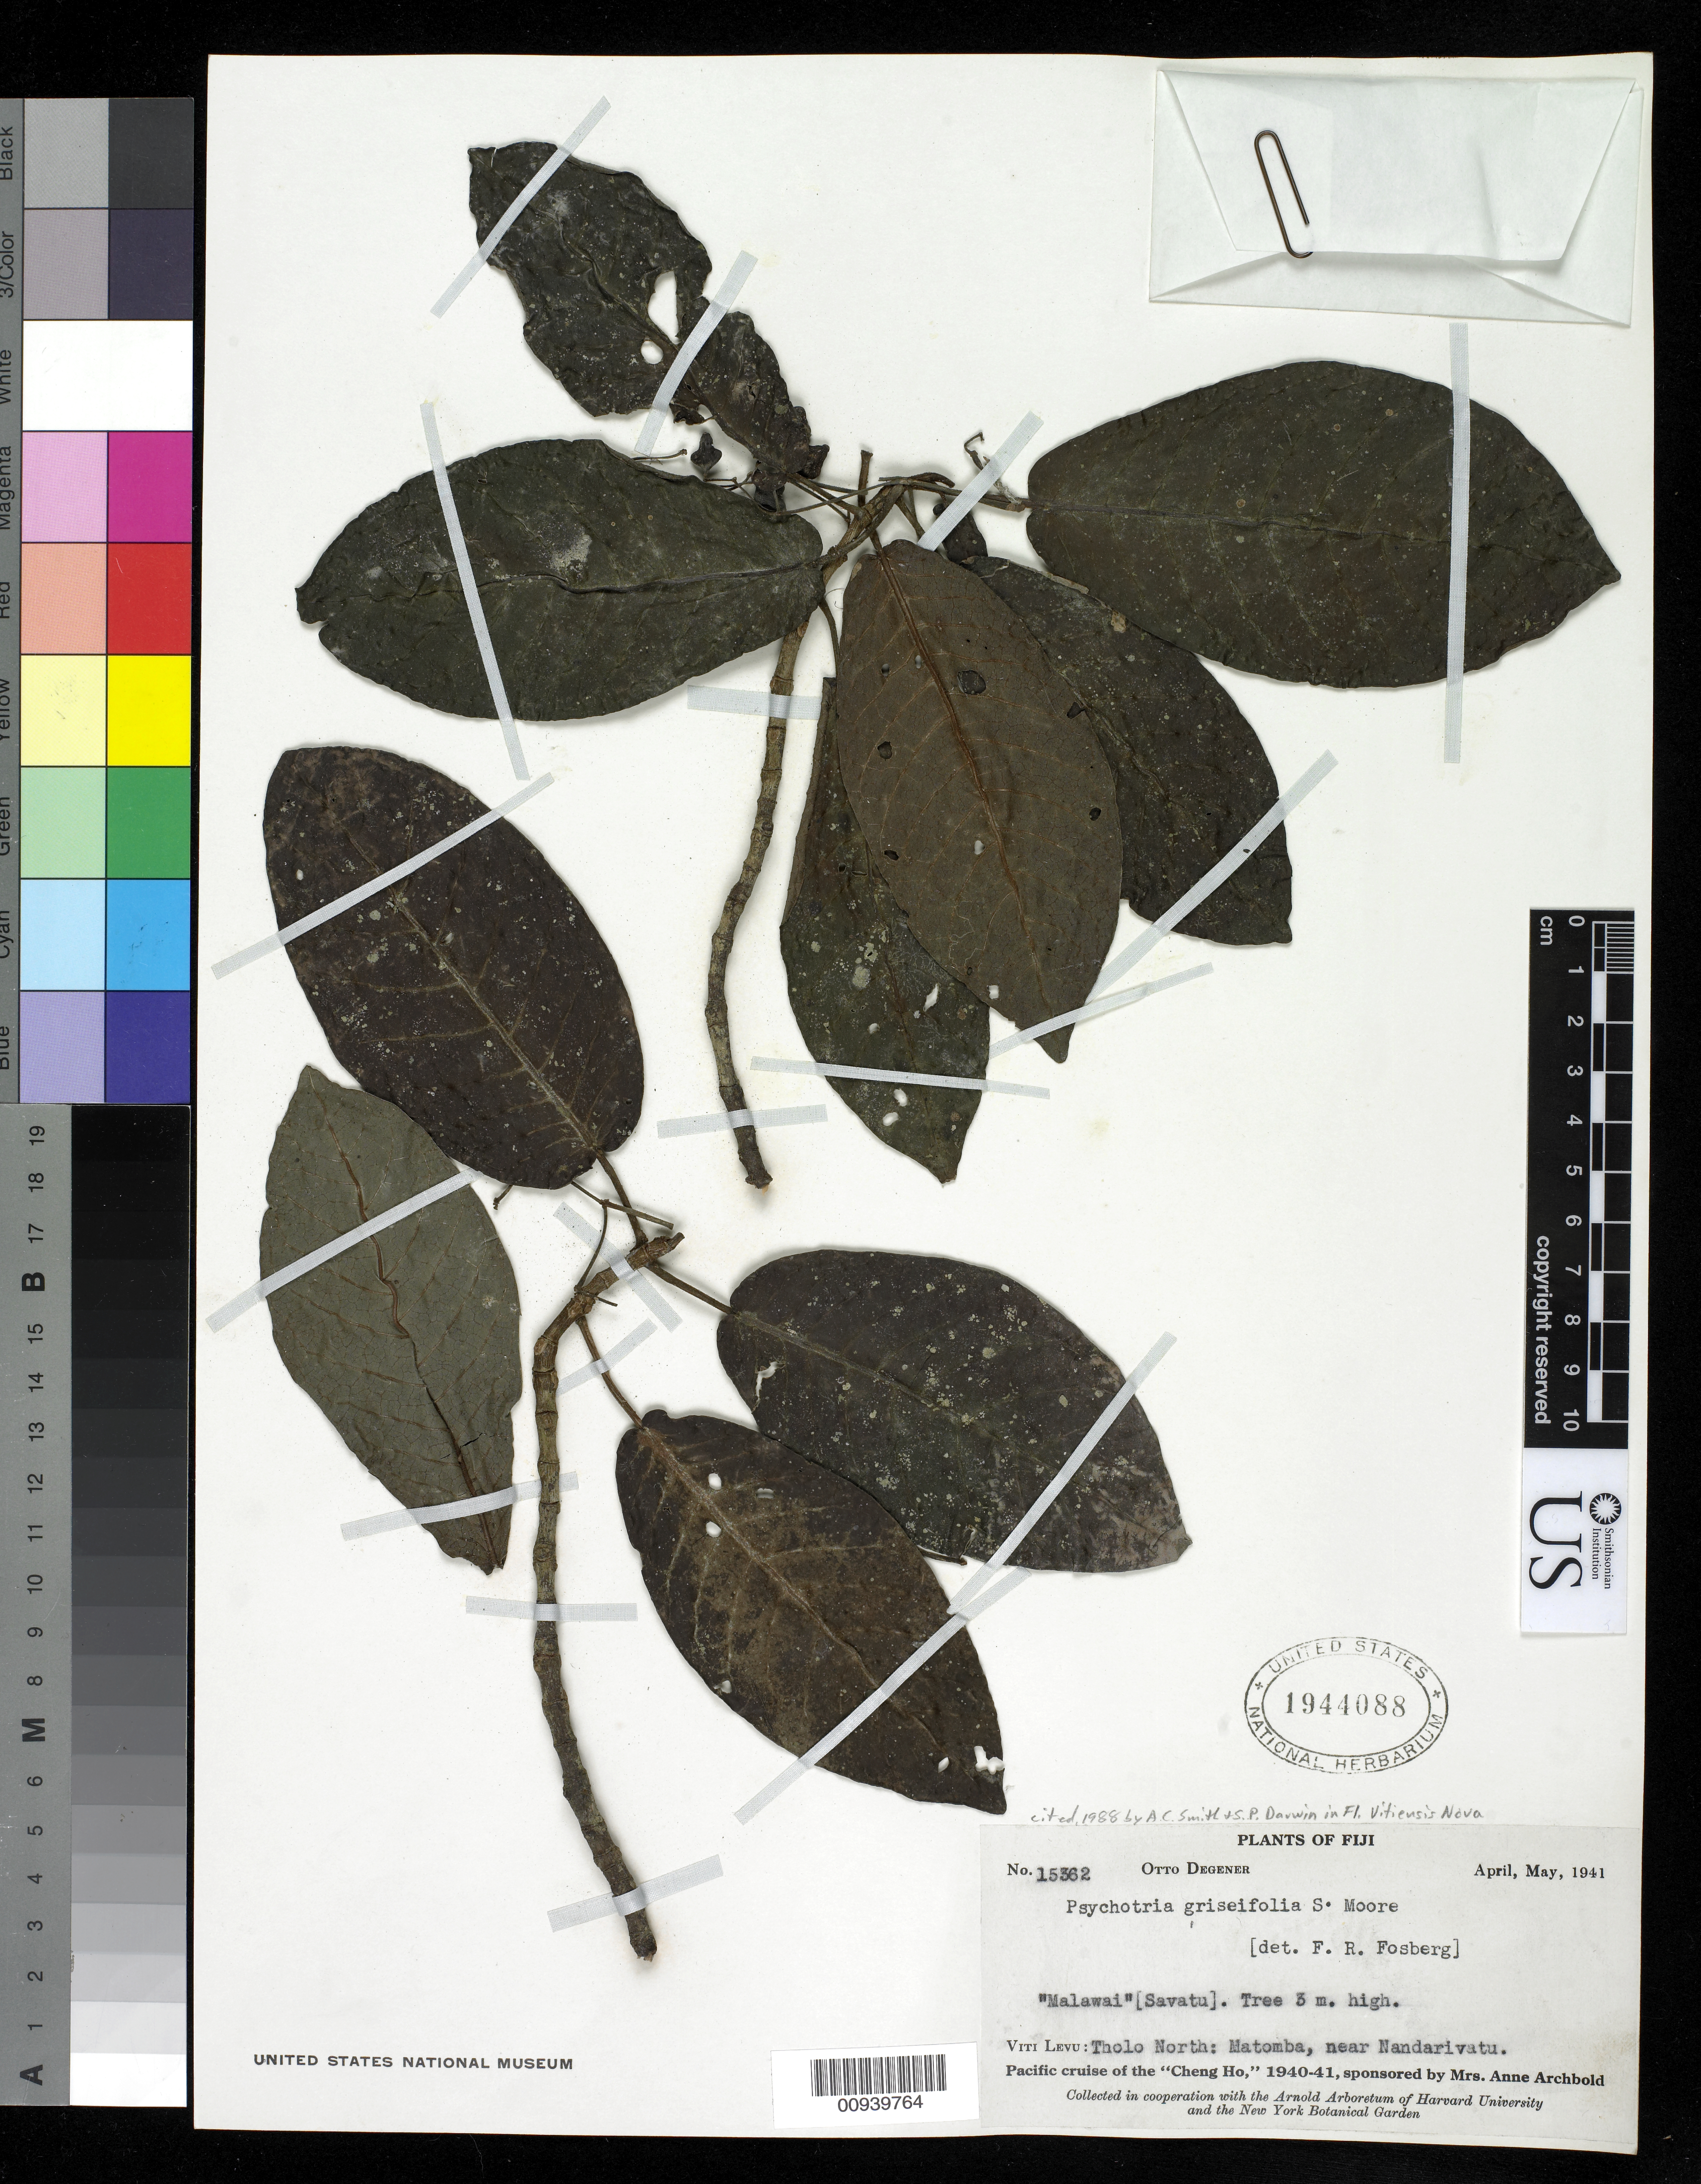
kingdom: Plantae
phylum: Tracheophyta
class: Magnoliopsida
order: Gentianales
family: Rubiaceae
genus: Psychotria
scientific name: Psychotria griseifolia var. griseifolia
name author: S. Moore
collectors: O. Degener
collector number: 15362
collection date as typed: Apr 1941 and May 1941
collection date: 1941-04,1941-05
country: Fiji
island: Viti Levu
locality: Tholo North: Matomba, near Nandarivatu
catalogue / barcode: US 1944088